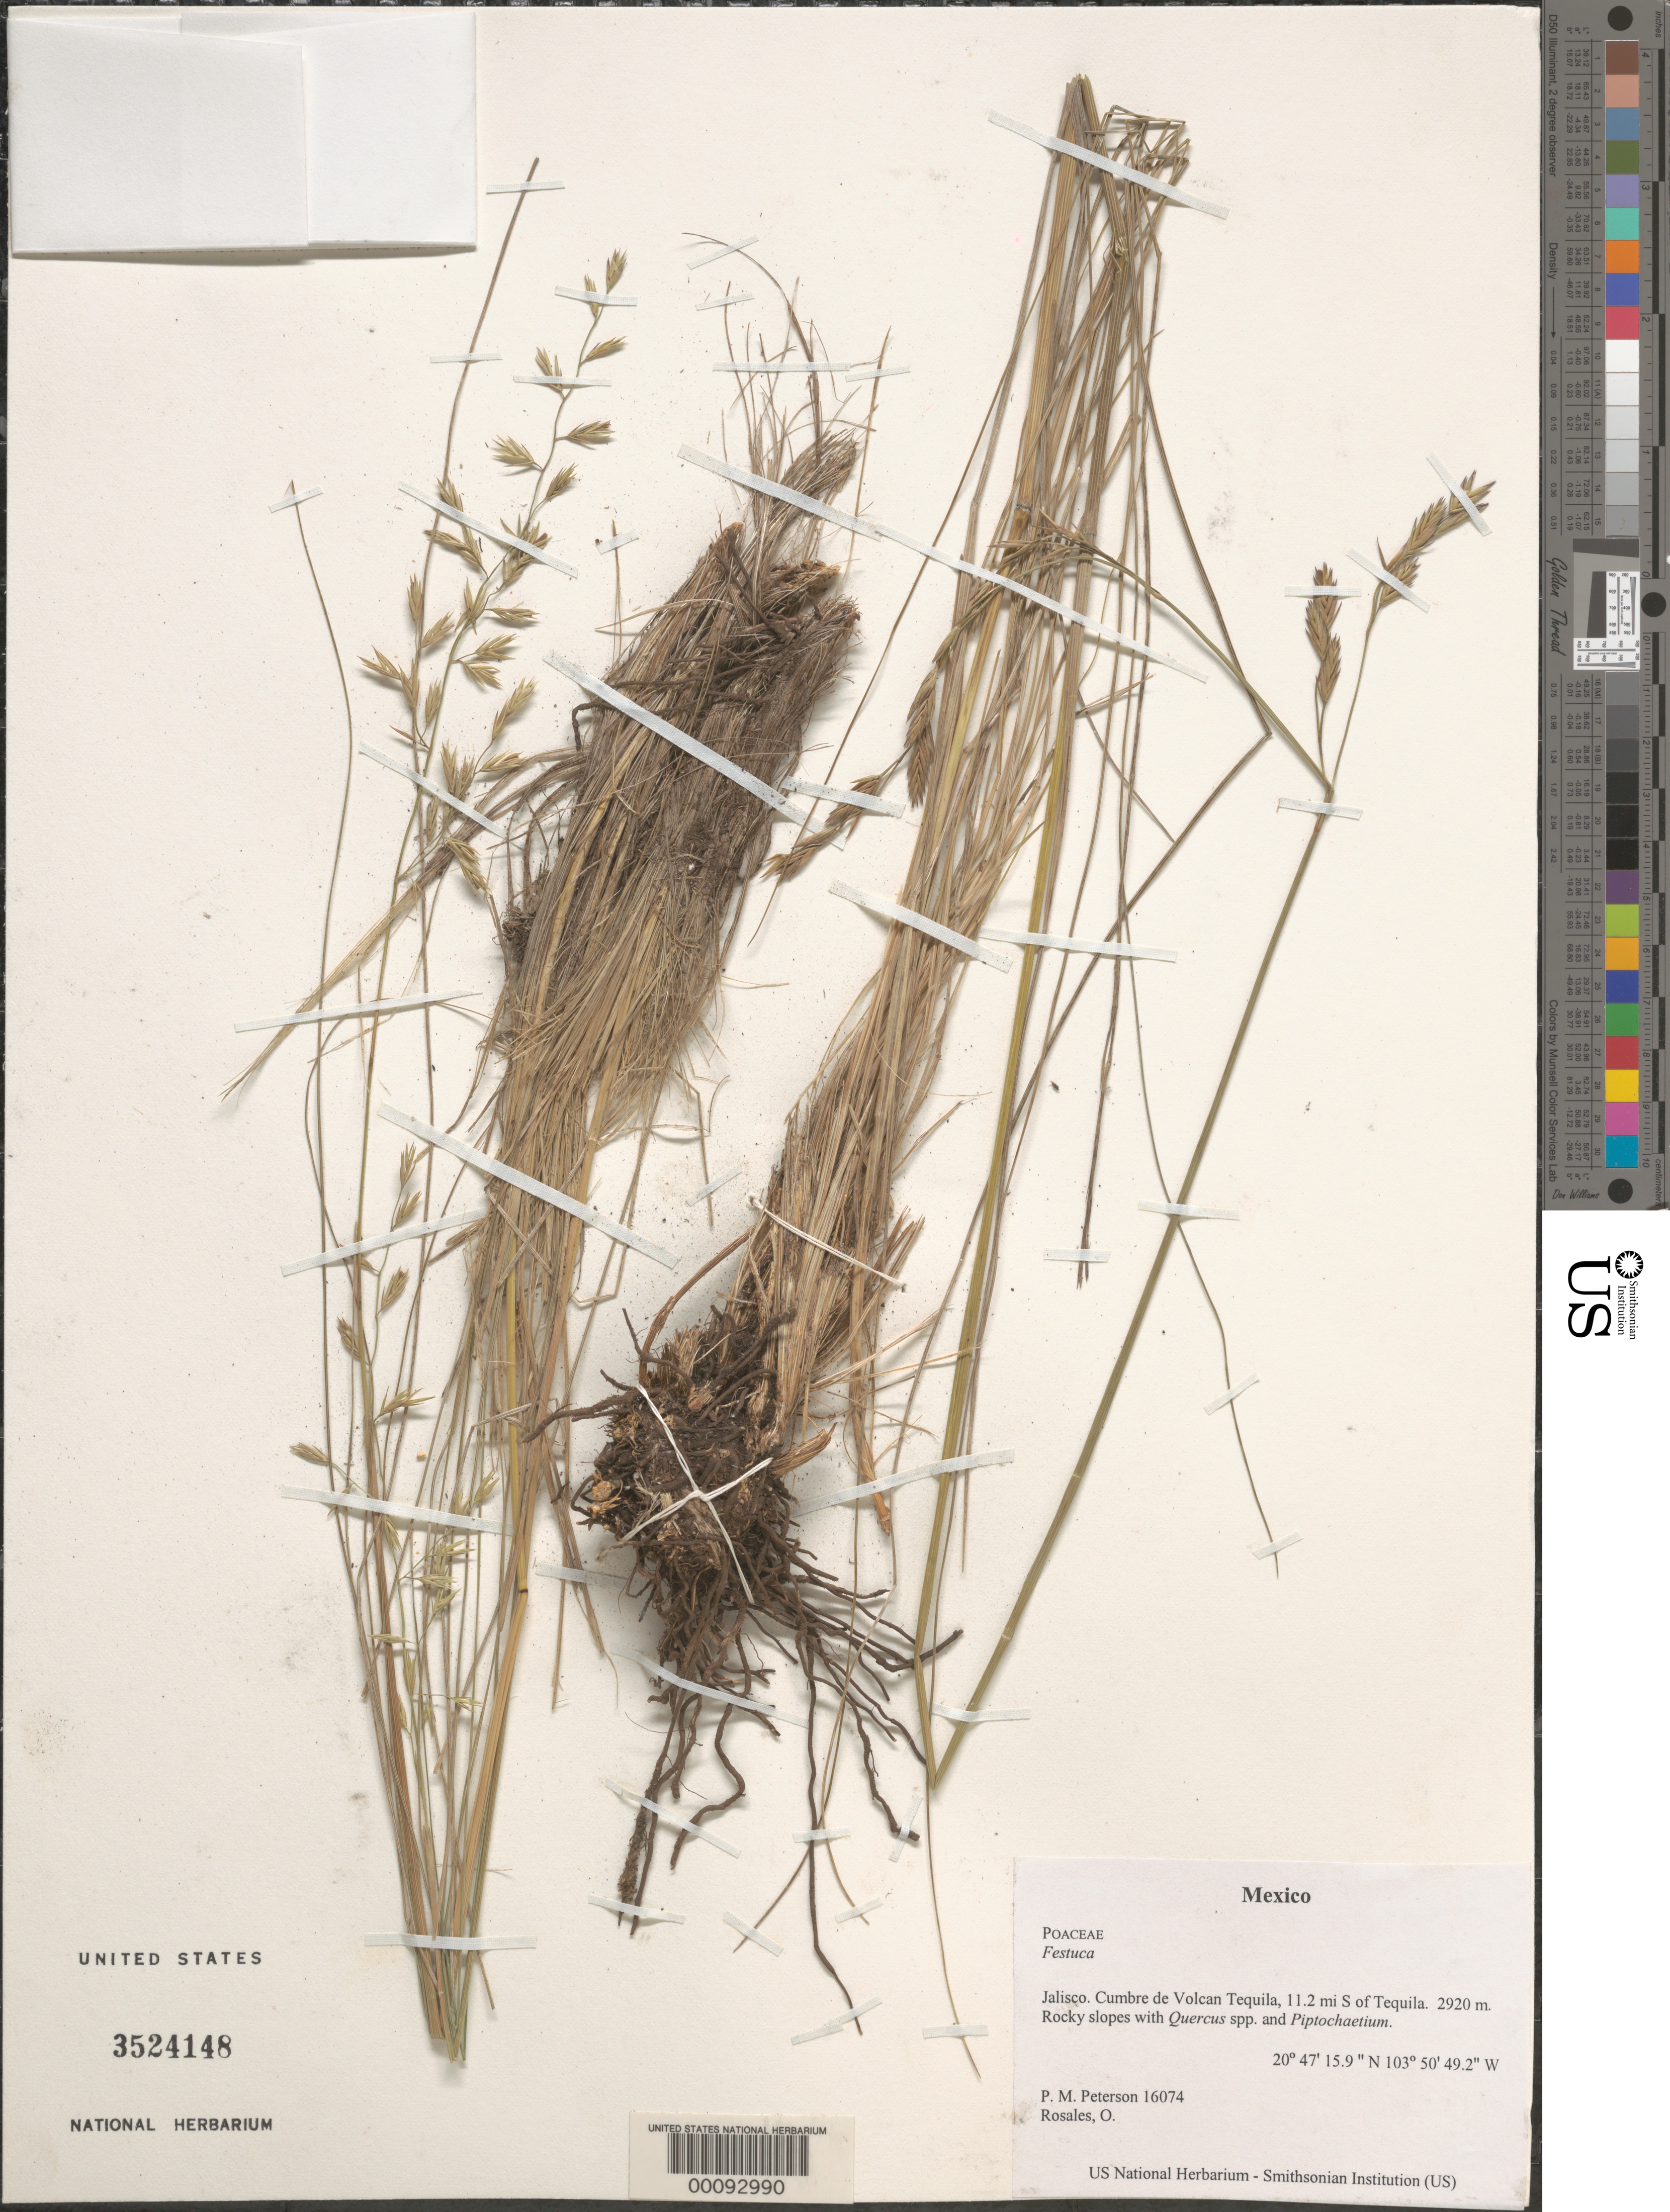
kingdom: Plantae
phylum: Tracheophyta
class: Liliopsida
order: Poales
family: Poaceae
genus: Festuca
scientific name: Festuca sp.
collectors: P. M. Peterson & O. Rosales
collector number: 16074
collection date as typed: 05 Oct 2001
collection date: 2001-10-05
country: Mexico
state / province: Jalisco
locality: Cumbre de Volcan Tequila, 11.2 mi S of Tequila.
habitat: Rocky slopes with ~Quercus~ spp. and ~Piptochaetium~.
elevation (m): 2920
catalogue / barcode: US 3524148